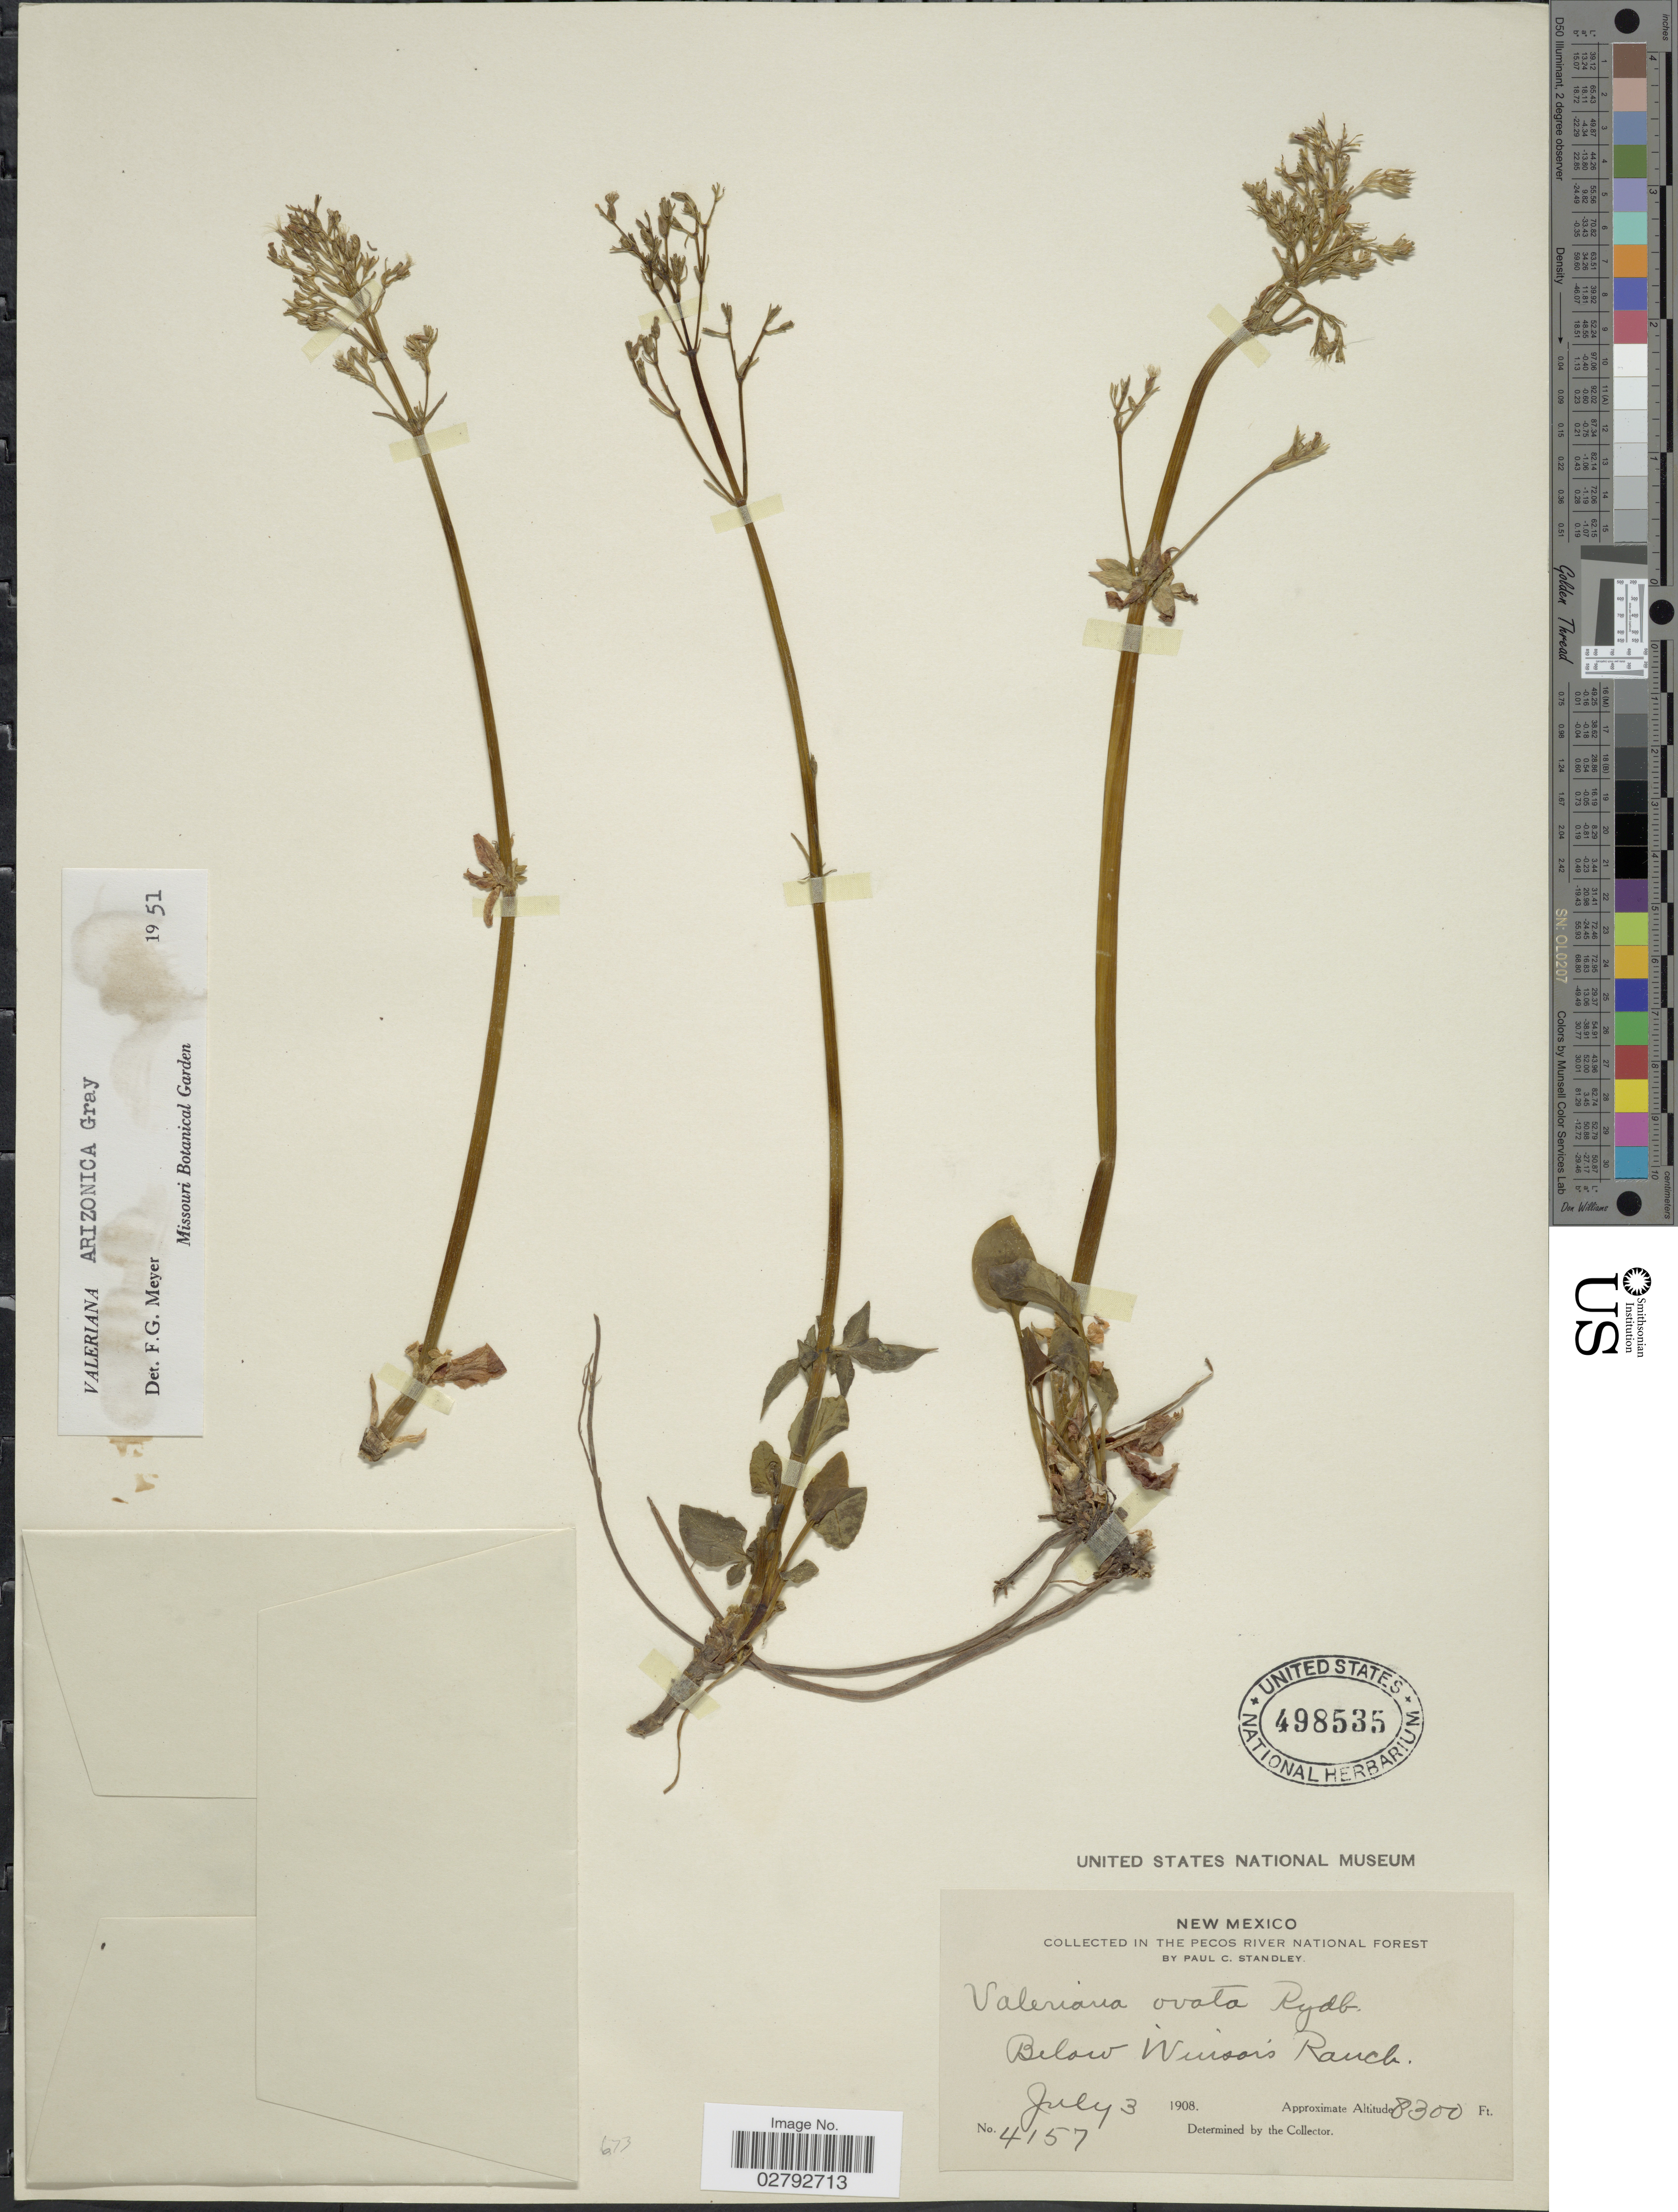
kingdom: Plantae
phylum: Tracheophyta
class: Magnoliopsida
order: Dipsacales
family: Caprifoliaceae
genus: Valeriana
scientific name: Valeriana arizonica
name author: A. Gray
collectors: P. C. Standley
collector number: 4157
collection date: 1908-07-03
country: United States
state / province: New Mexico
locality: In the Pecos River National Forest. Below Winsor's Ranch.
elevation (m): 2530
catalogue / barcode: US 498535